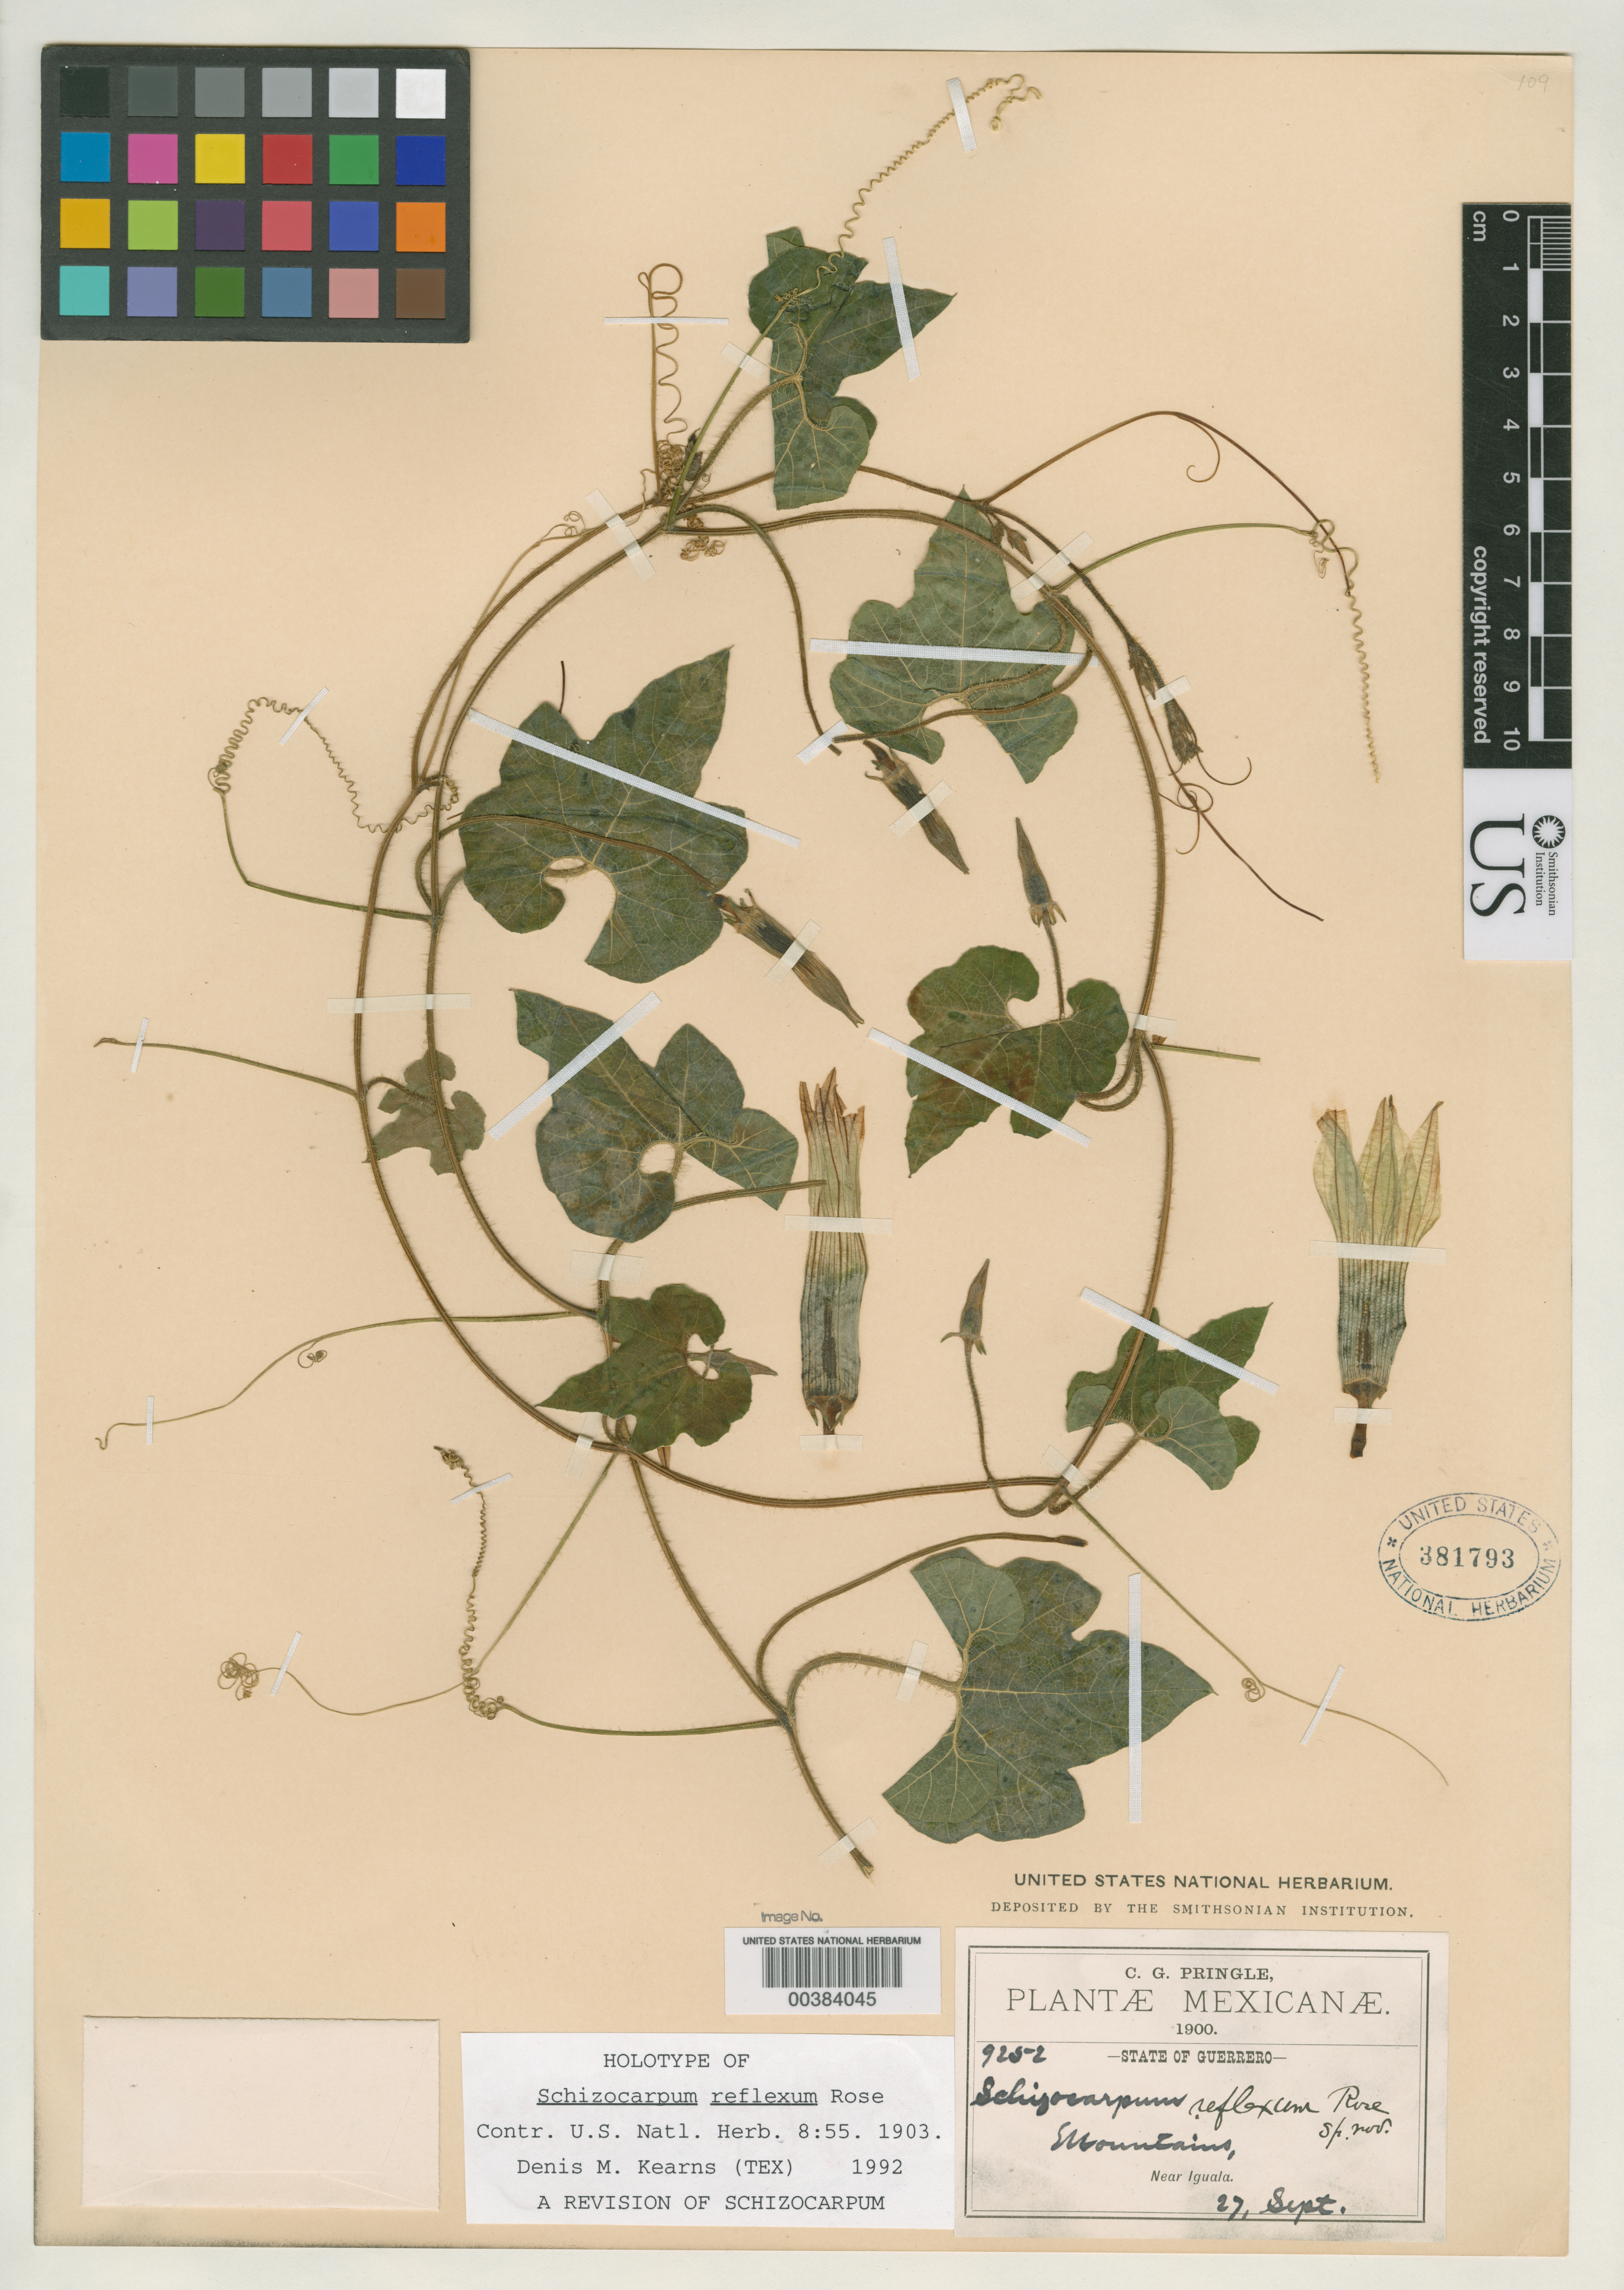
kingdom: Plantae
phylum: Tracheophyta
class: Magnoliopsida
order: Cucurbitales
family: Cucurbitaceae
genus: Schizocarpum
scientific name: Schizocarpum reflexum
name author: Rose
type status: Holotype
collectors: C. G. Pringle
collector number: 9252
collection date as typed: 27 Sep 1900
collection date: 1900-09-27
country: Mexico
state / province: Guerrero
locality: Mountains near Iguala.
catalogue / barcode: US 381793